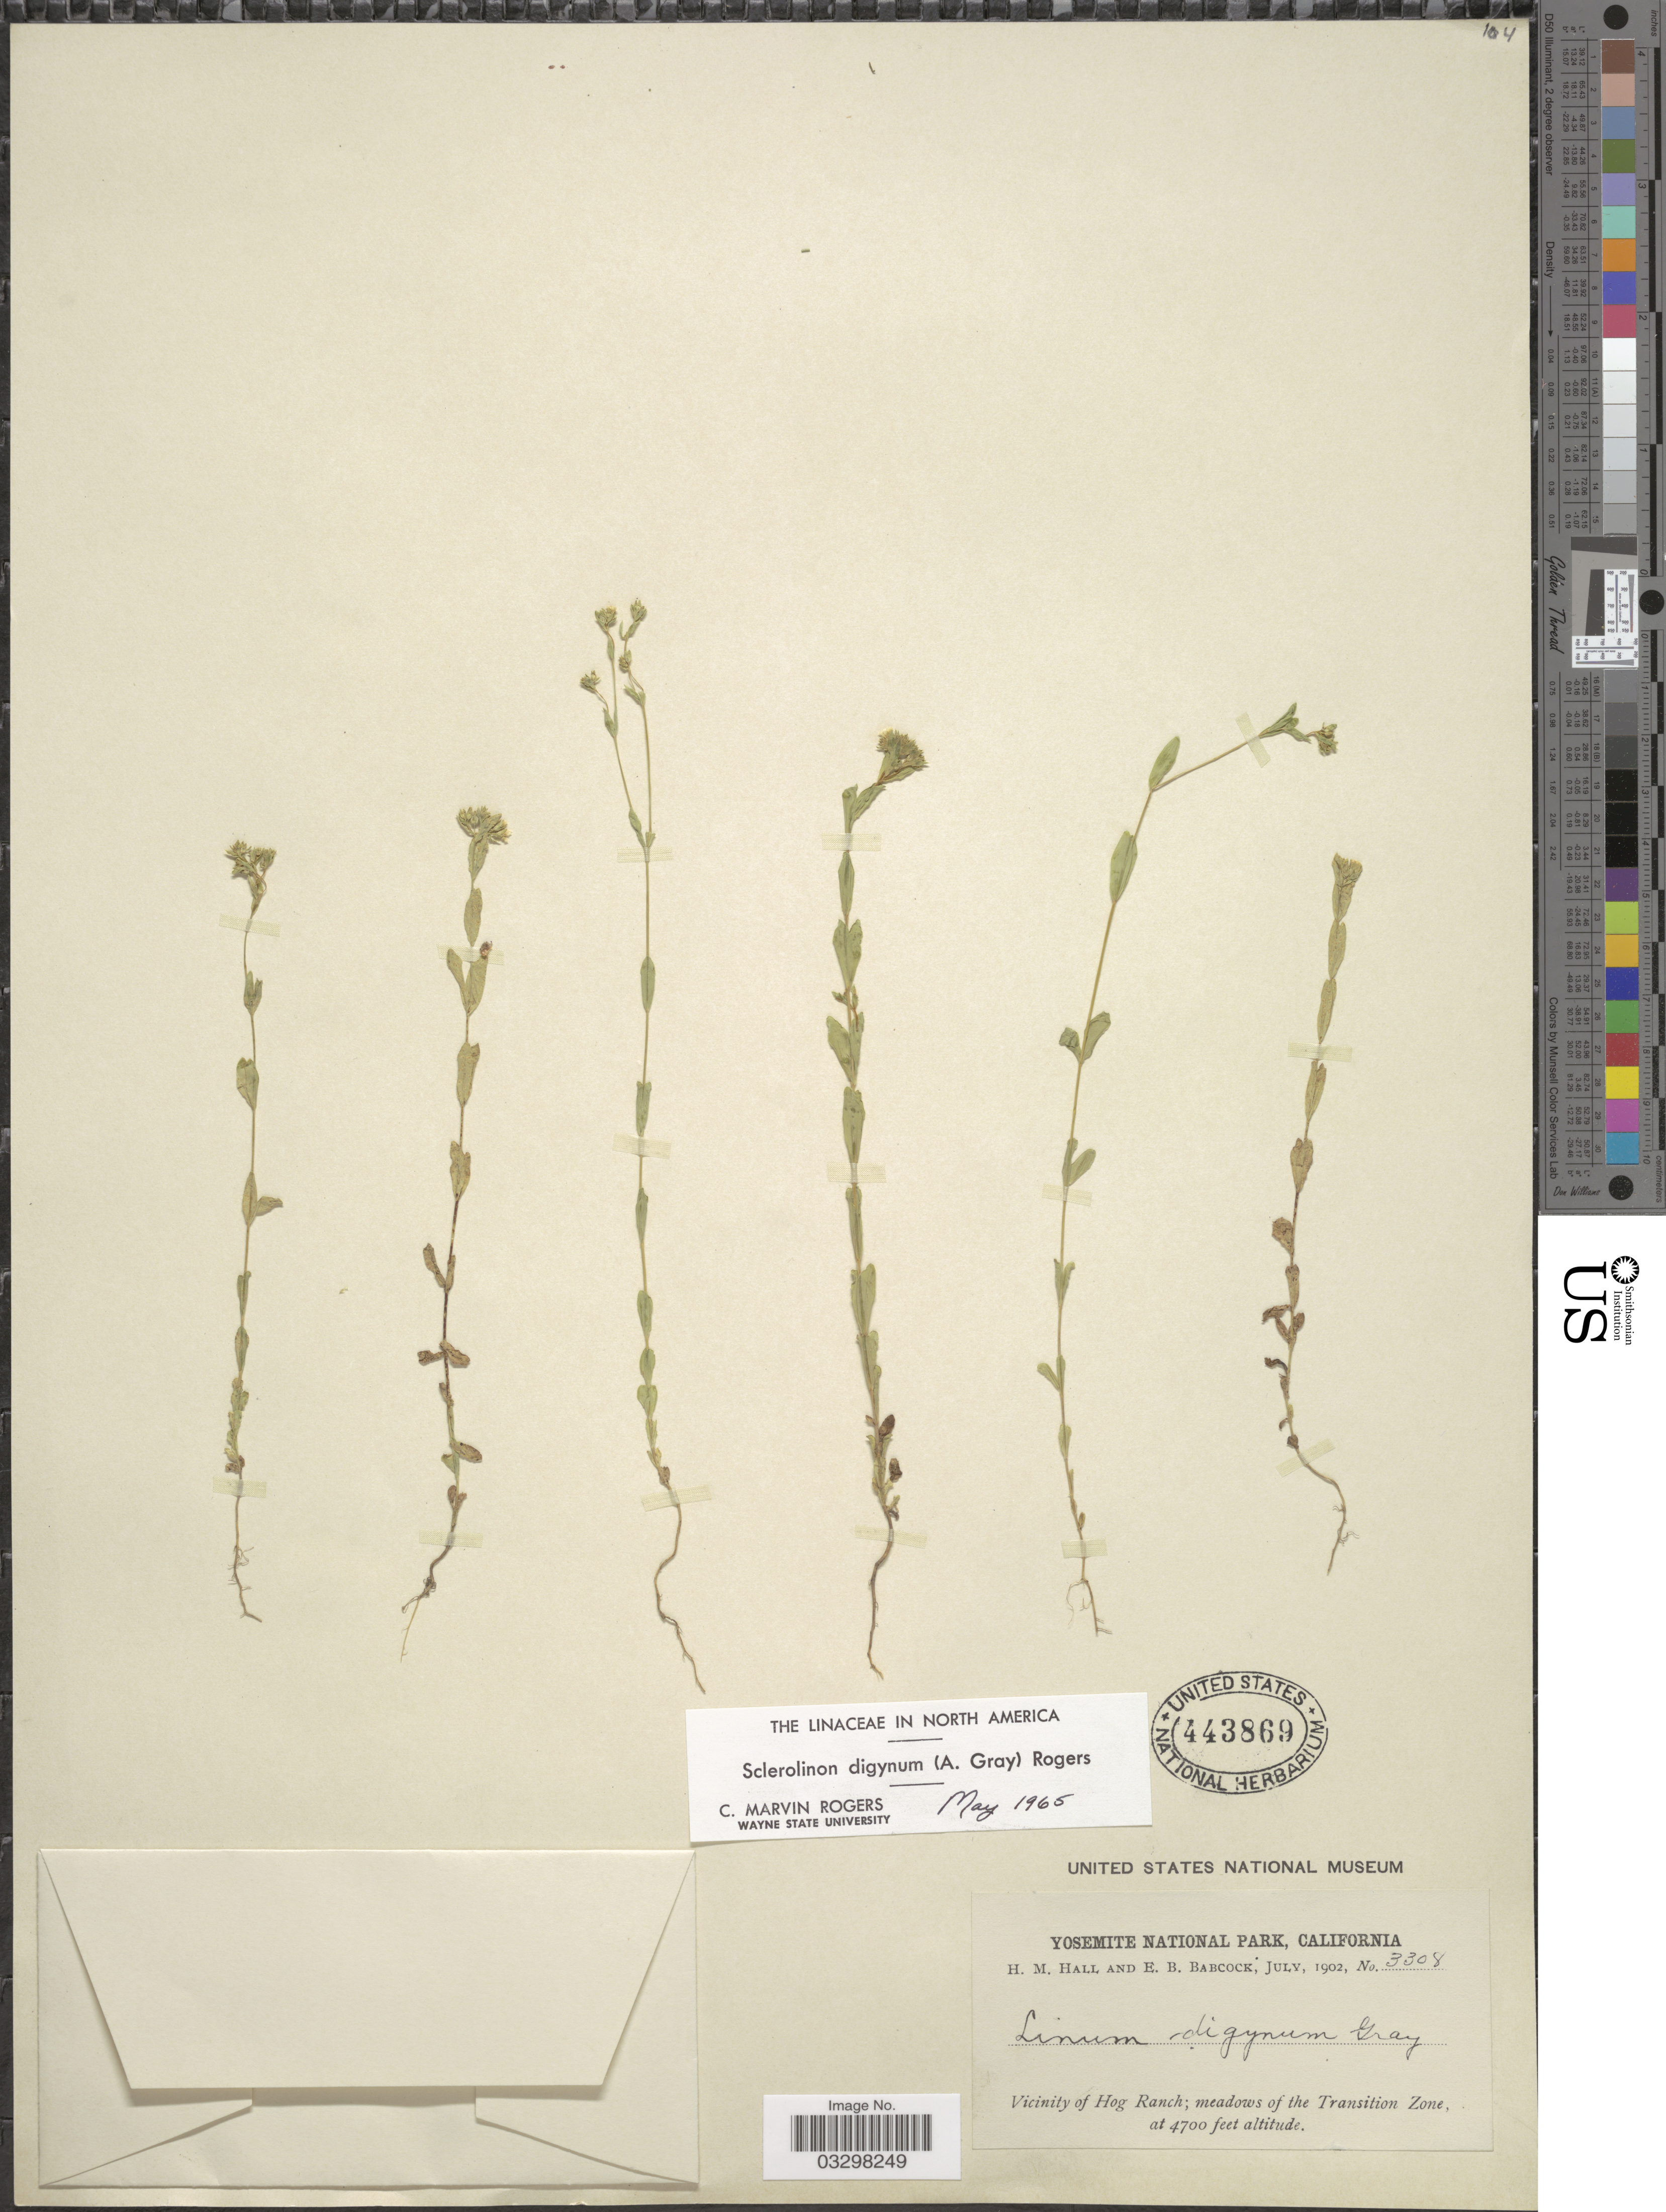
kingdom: Plantae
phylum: Tracheophyta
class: Magnoliopsida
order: Malpighiales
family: Linaceae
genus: Linum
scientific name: Linum digynum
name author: A. Gray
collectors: H. M. Hall & E. B. Babcock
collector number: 3308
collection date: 1902-07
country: United States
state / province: California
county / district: Mariposa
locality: Yosemite National Park. Vicinity of Hog Ranch; meadows of the Transition Zone.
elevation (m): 1433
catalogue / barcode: US 443869